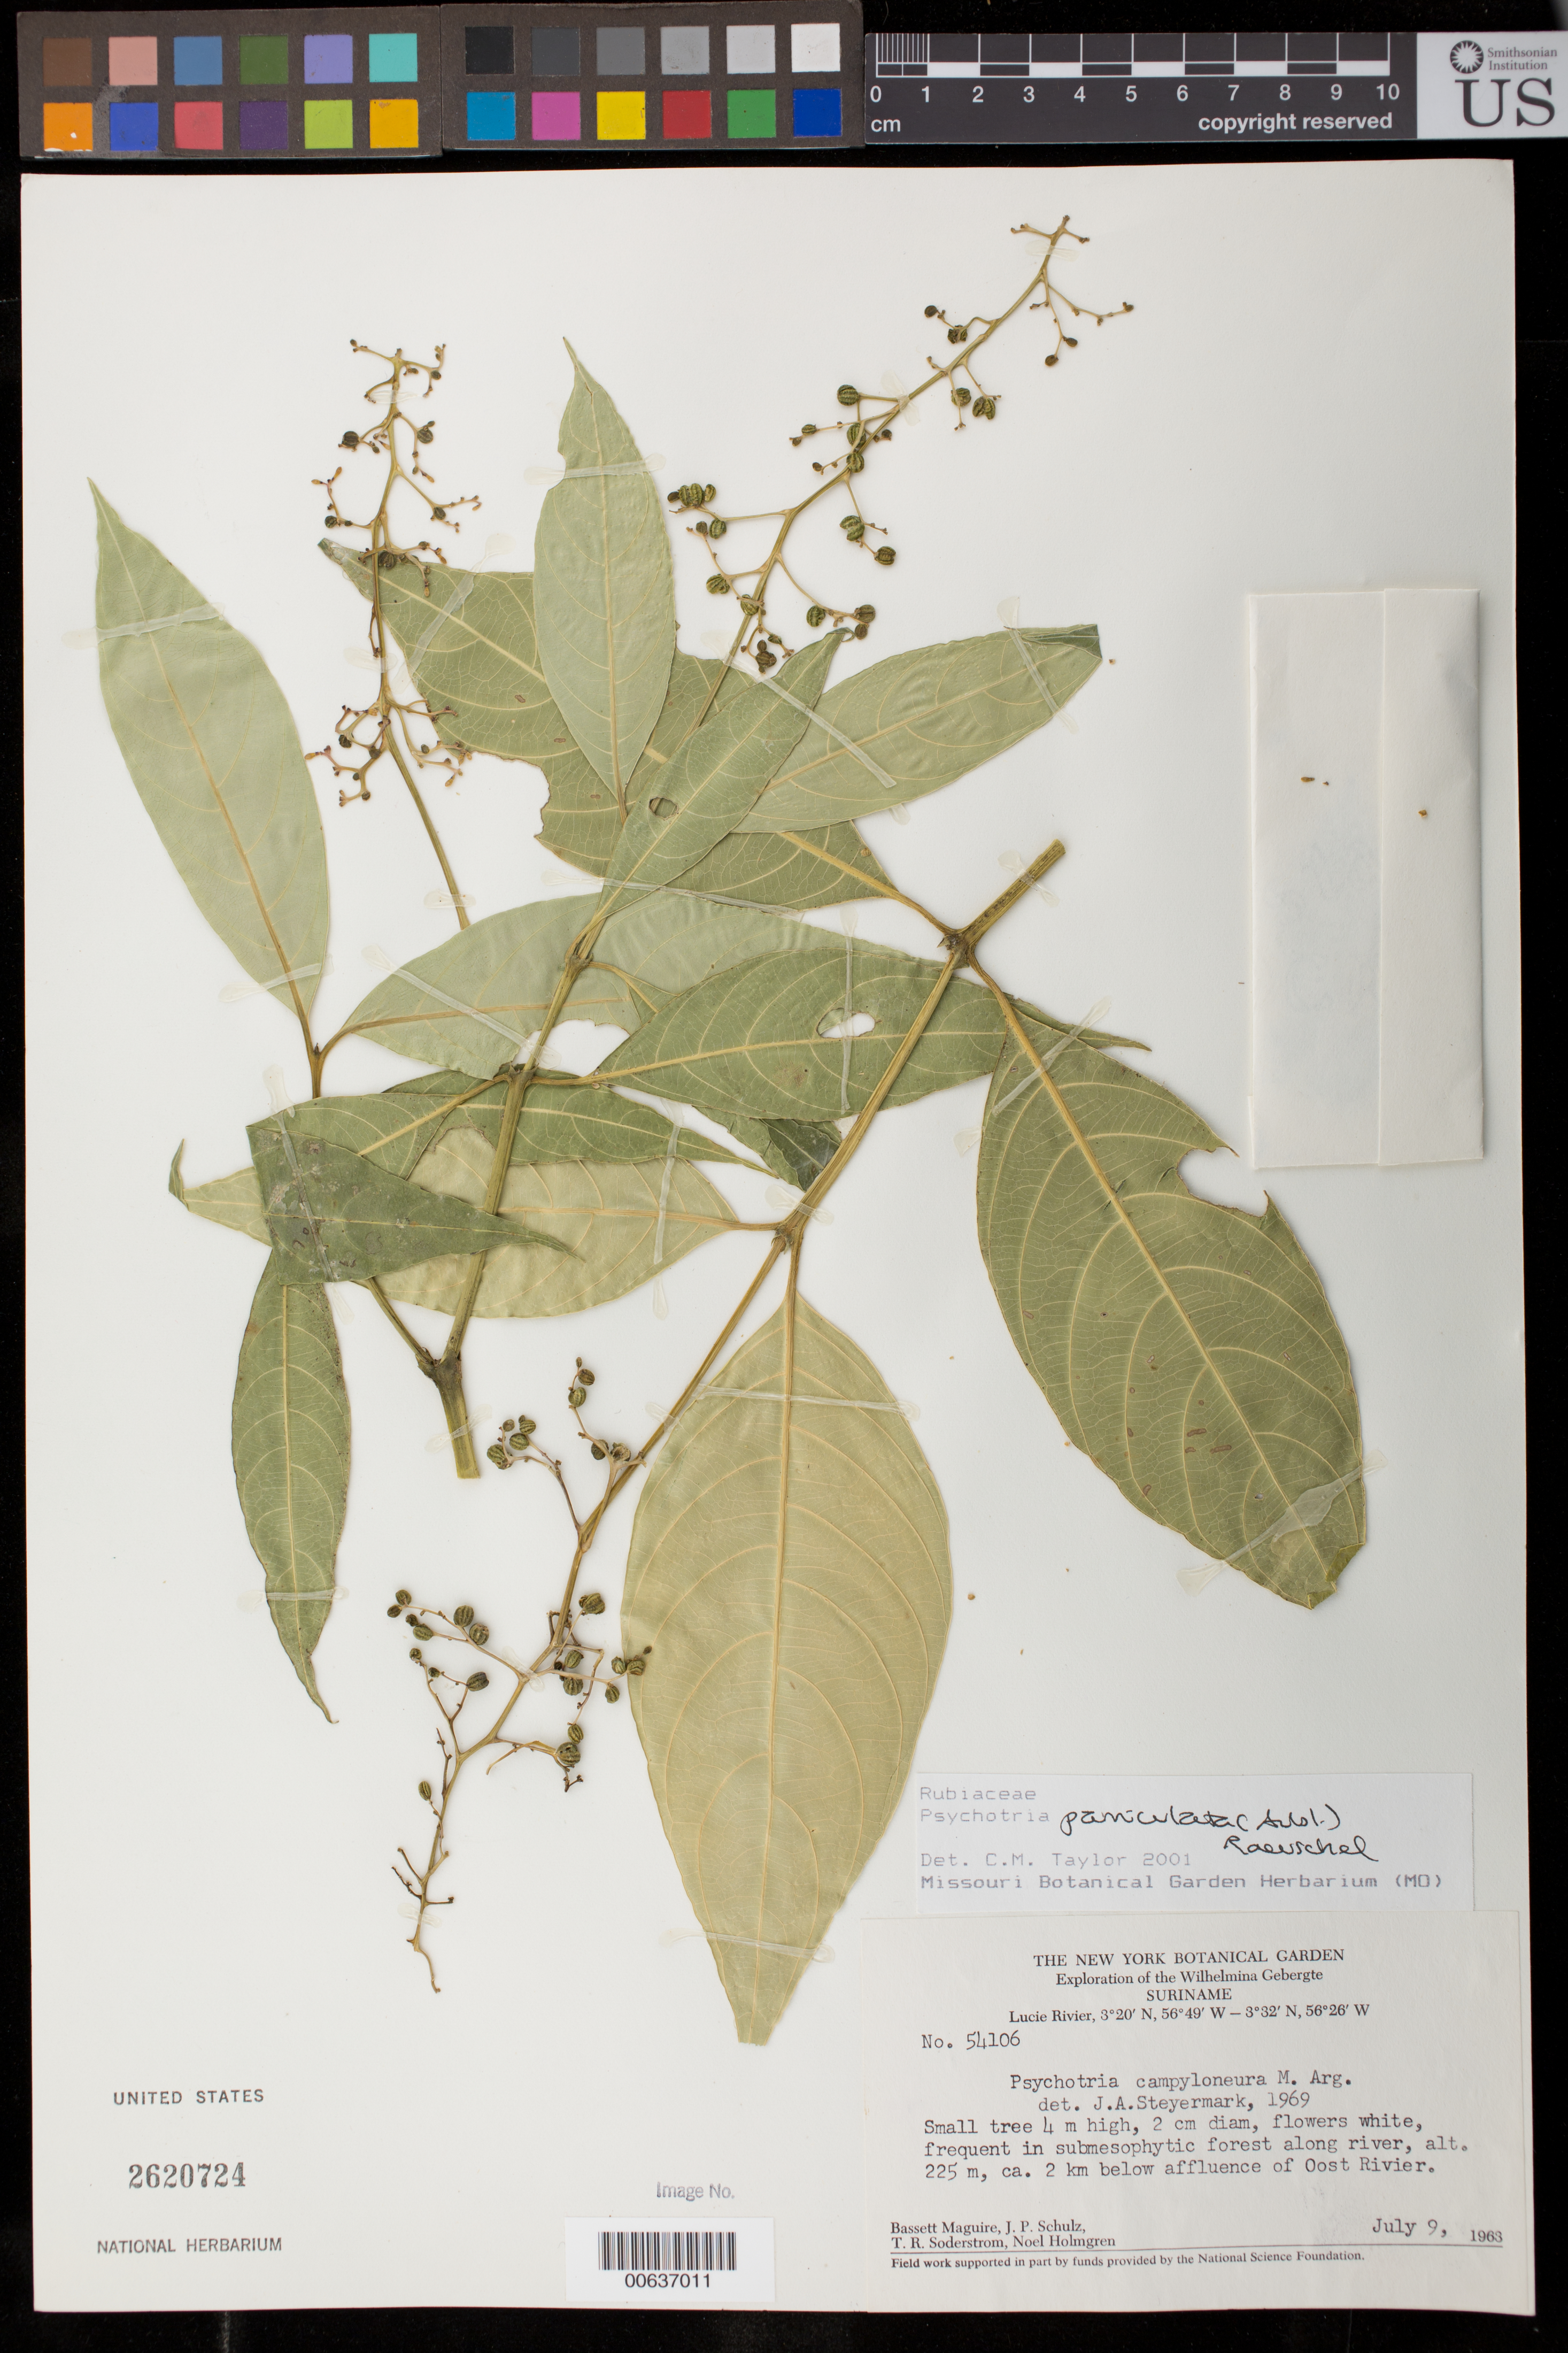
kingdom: Plantae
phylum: Tracheophyta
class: Magnoliopsida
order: Gentianales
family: Rubiaceae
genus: Palicourea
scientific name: Palicourea aubletii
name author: Delprete & J.H. Kirkbr.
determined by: Kirkbride, J. H., Jr.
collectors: B. Maguire, J. P. Schulz, T. R. Soderstrom & N. H. Holmgren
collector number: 54106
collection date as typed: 9-Jul-63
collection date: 1963-07-09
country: Suriname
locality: Lucie R., 2 km below confluence with Oost R., Wilhelmina Gebergte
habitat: Submesophytic forest along river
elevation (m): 225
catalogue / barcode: US 2620724